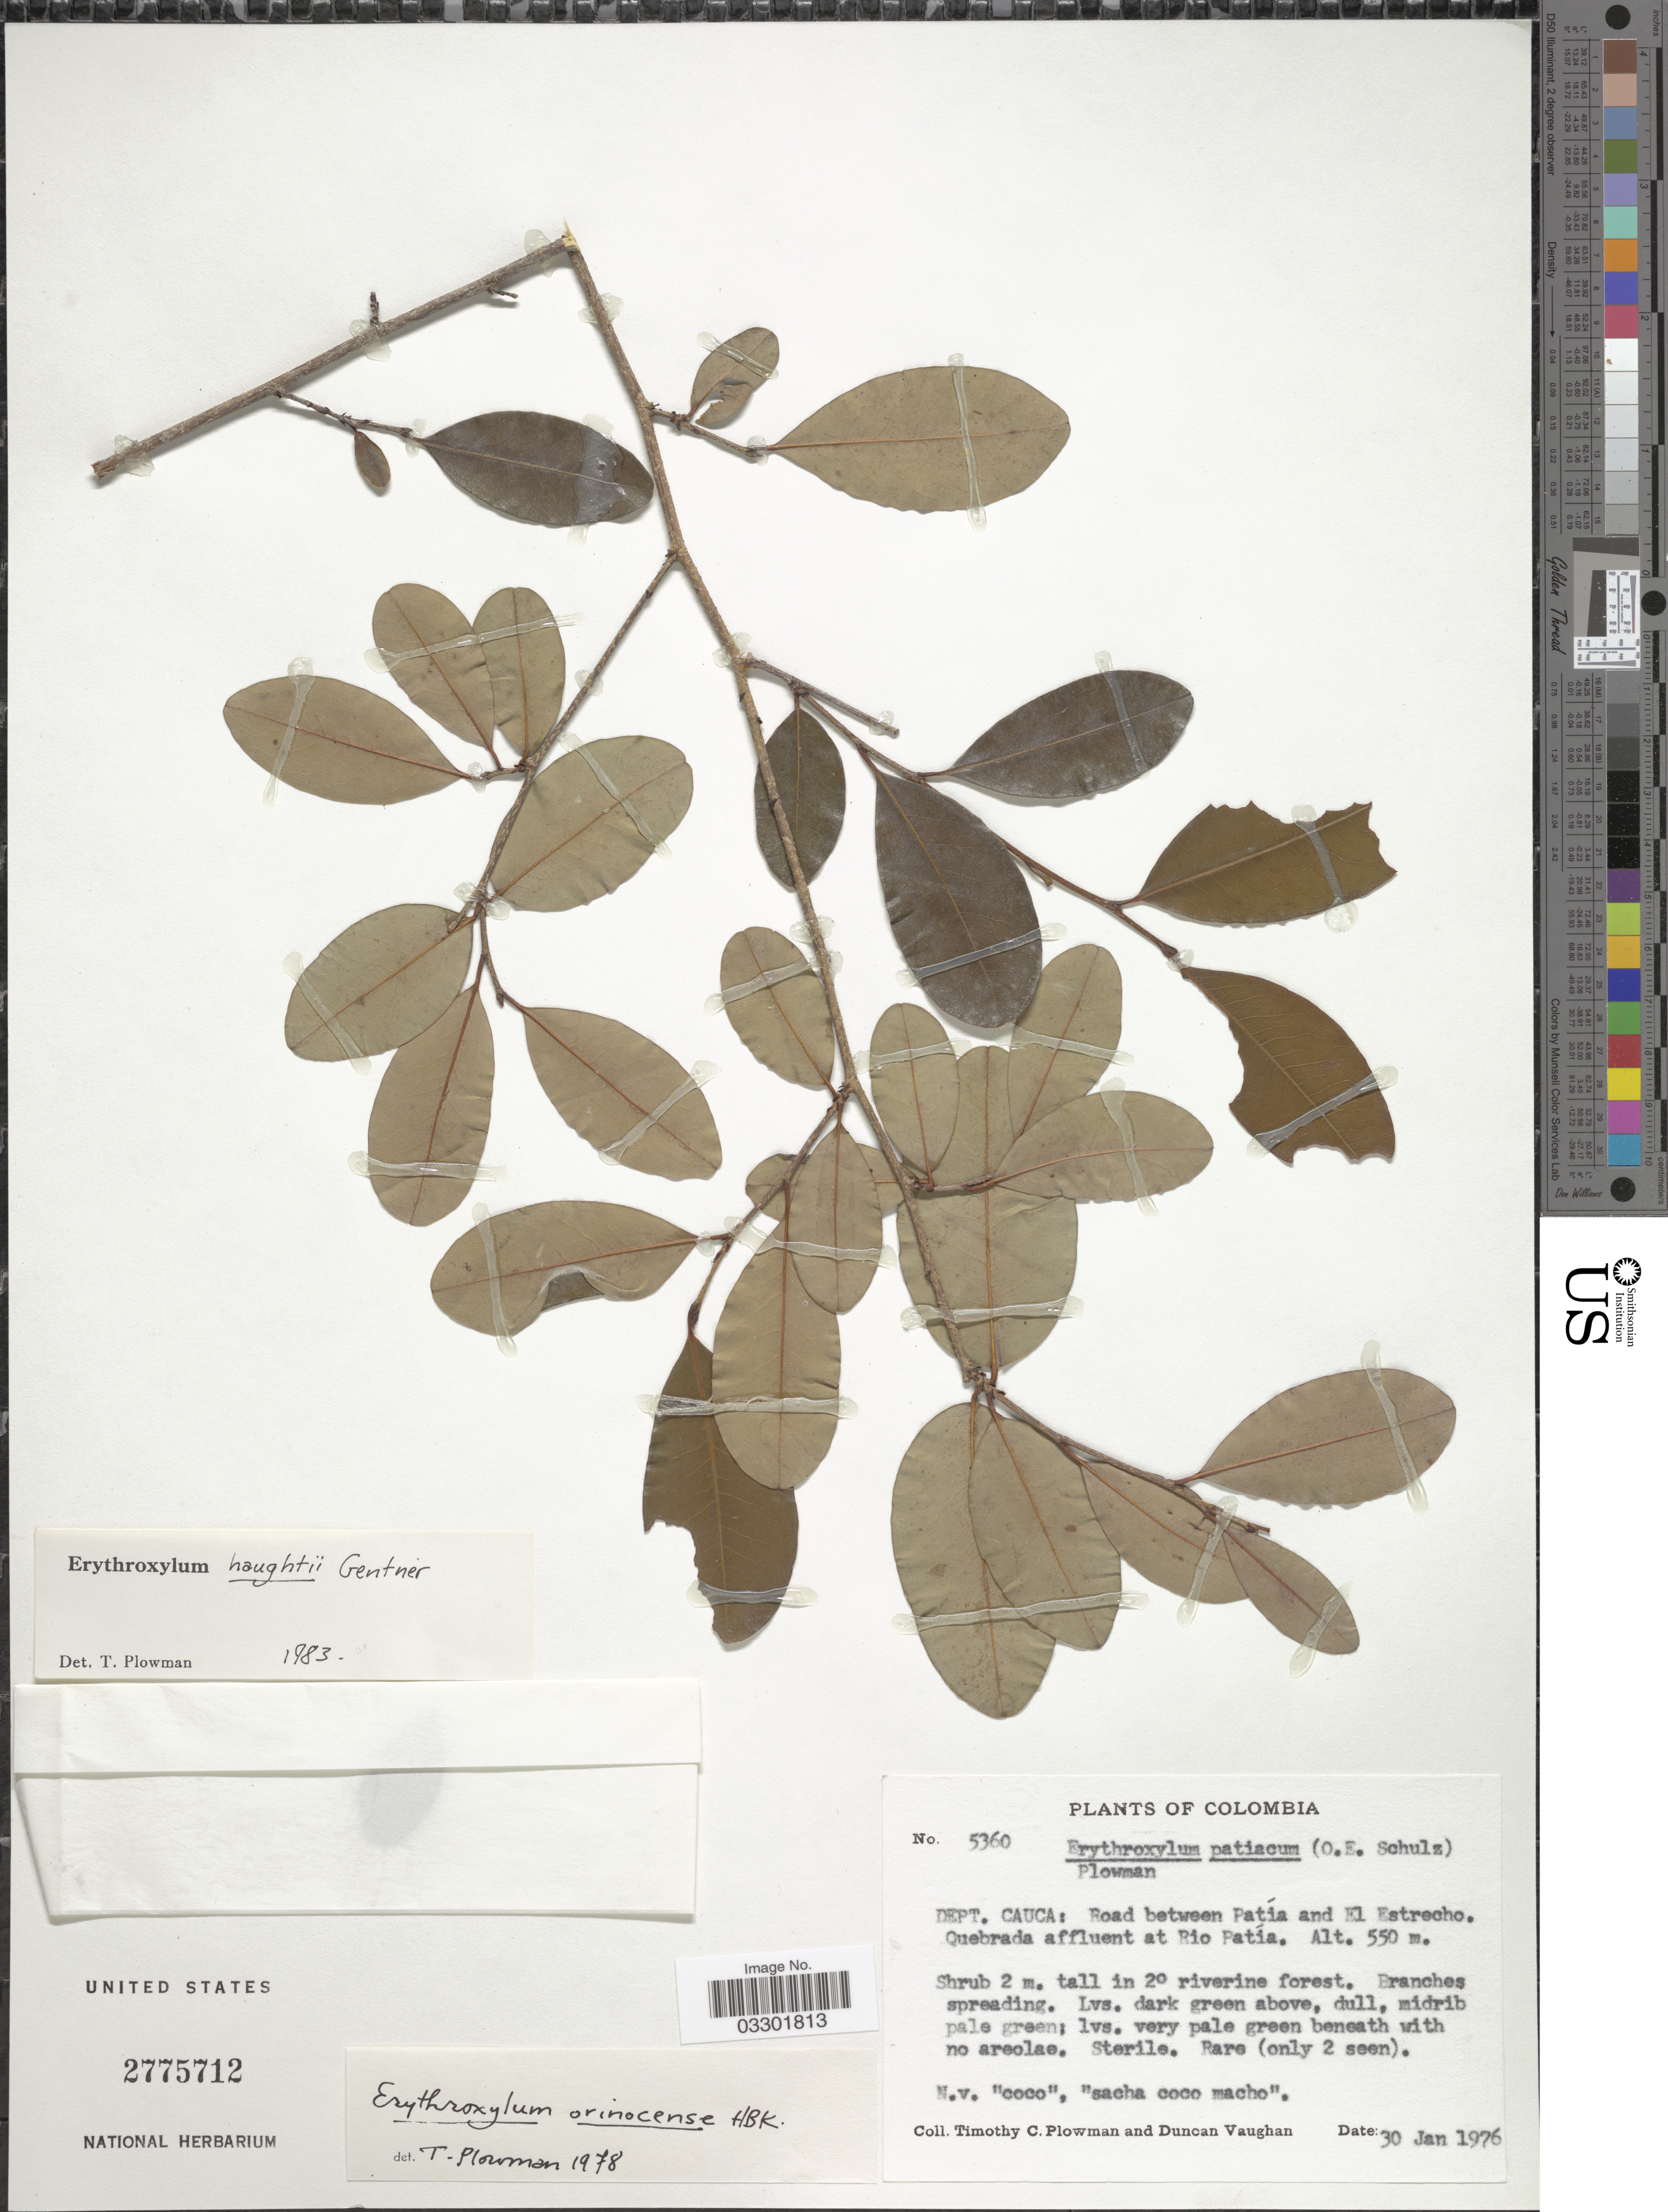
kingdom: Plantae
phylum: Tracheophyta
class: Magnoliopsida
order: Malpighiales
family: Erythroxylaceae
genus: Erythroxylum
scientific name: Erythroxylum haughtii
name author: Gentner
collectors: T. Plowman & D. Vaughan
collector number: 5360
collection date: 1976-01-30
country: Colombia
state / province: Cauca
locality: Dept. Cauca: Road between Patía and El Estrecho. Quebrada affluent at Rio Patía.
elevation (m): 550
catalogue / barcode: US 2775712